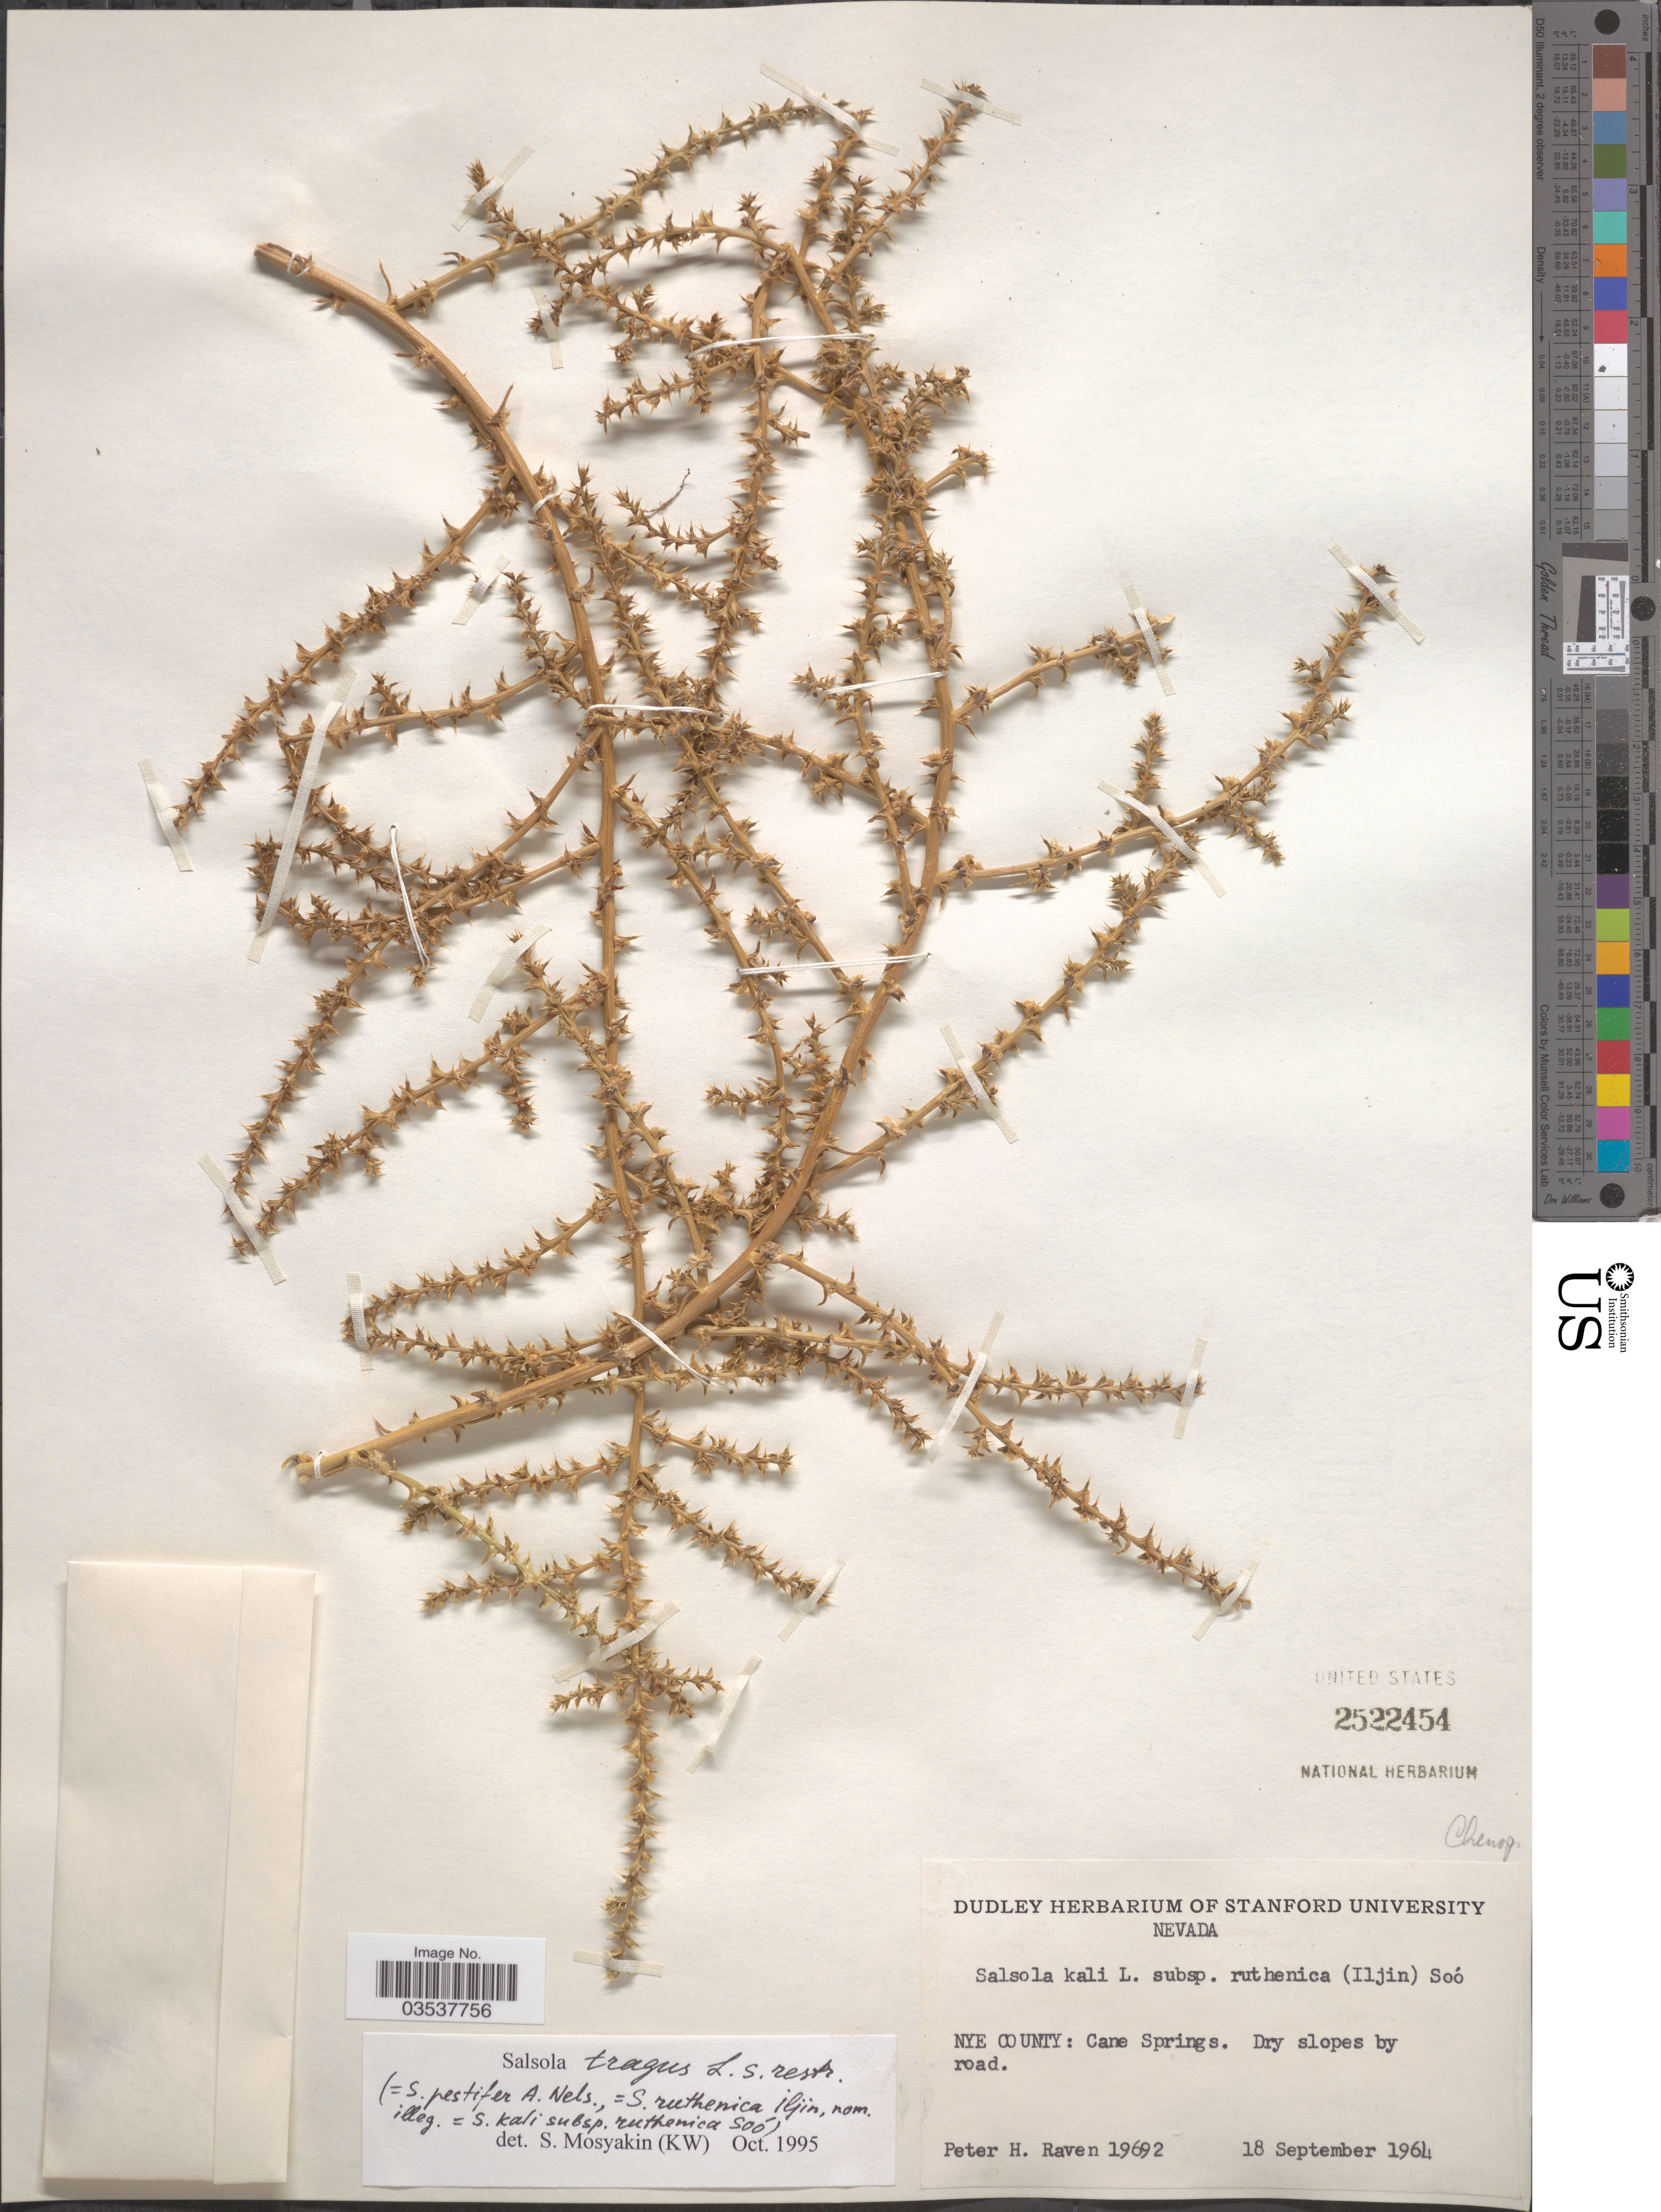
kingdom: Plantae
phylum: Tracheophyta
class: Magnoliopsida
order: Caryophyllales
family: Amaranthaceae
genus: Salsola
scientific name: Salsola kali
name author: L.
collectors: P. Raven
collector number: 19692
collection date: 1964-09-18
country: United States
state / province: Nevada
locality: Nye County: Cane Springs.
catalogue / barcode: US 2522454